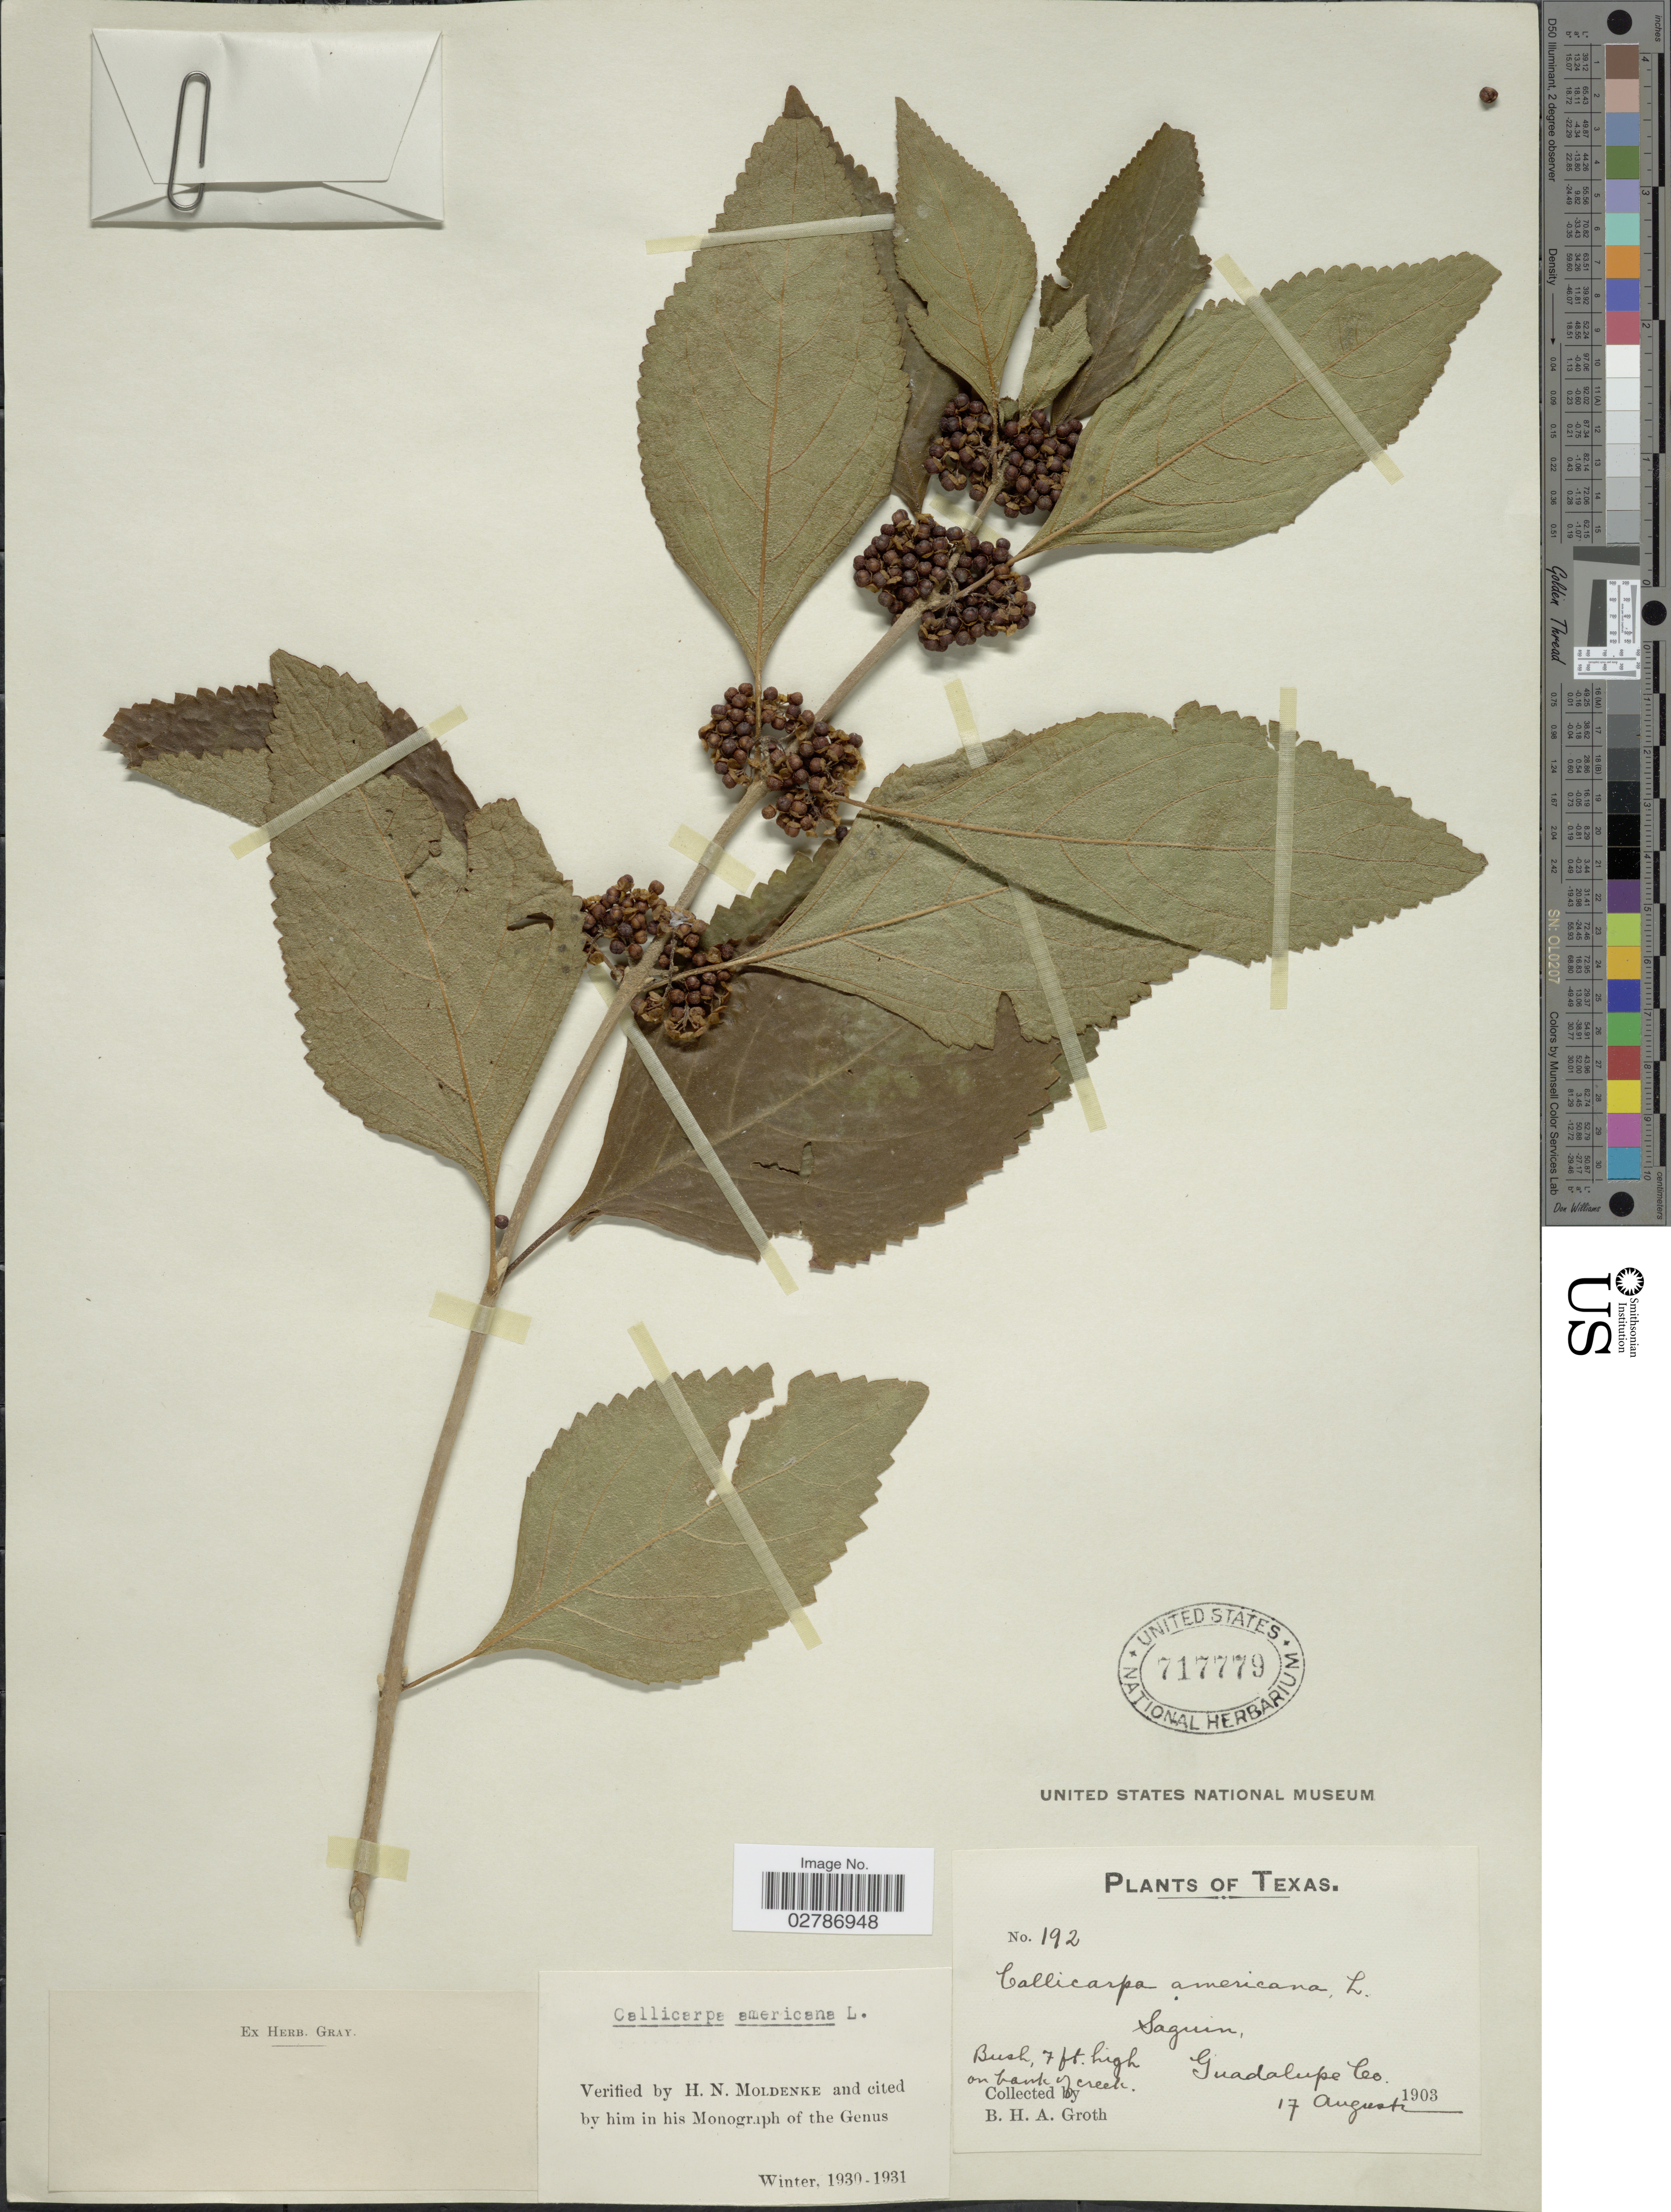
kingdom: Plantae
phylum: Tracheophyta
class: Magnoliopsida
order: Lamiales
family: Lamiaceae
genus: Callicarpa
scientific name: Callicarpa americana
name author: L.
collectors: B. Groth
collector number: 192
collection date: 1903-08-17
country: United States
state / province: Texas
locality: Saguin [Seguin], Guadalupe Co.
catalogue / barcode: US 717779